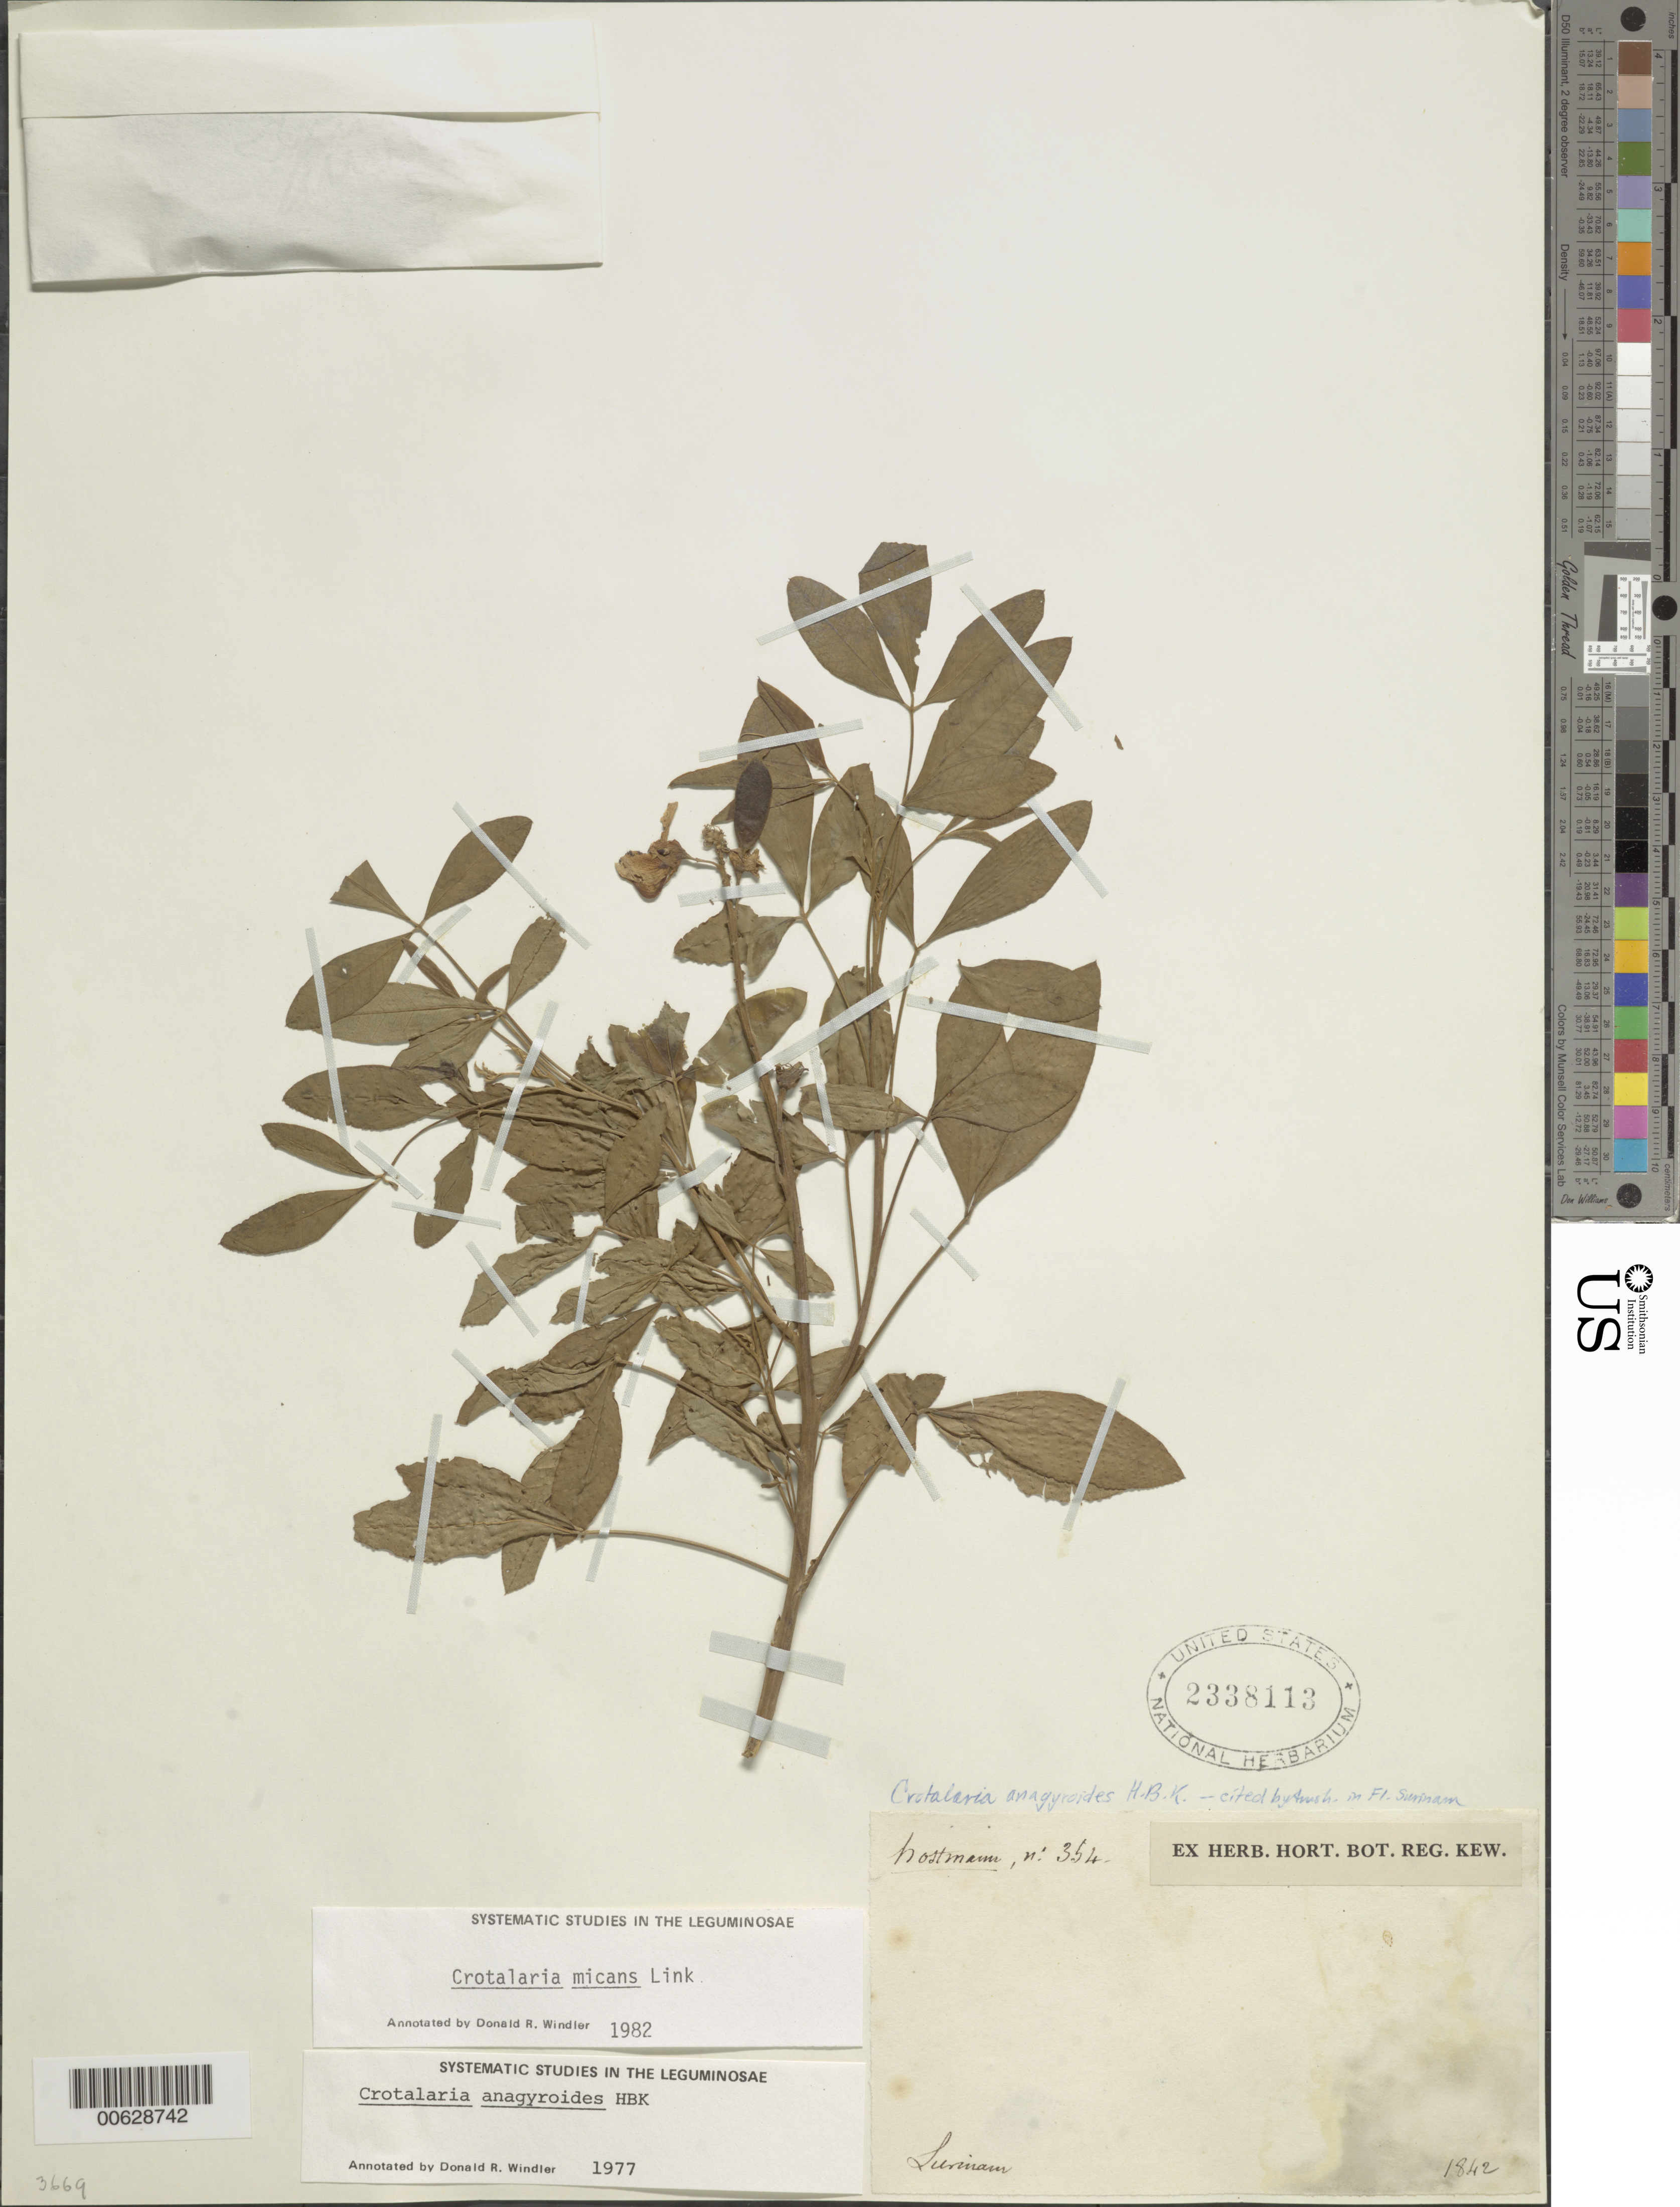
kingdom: Plantae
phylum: Tracheophyta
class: Magnoliopsida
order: Fabales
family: Fabaceae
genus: Crotalaria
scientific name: Crotalaria micans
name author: Link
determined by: Windler, D. R.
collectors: F. Hostmann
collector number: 354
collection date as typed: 1842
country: Suriname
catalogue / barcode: US 2338113